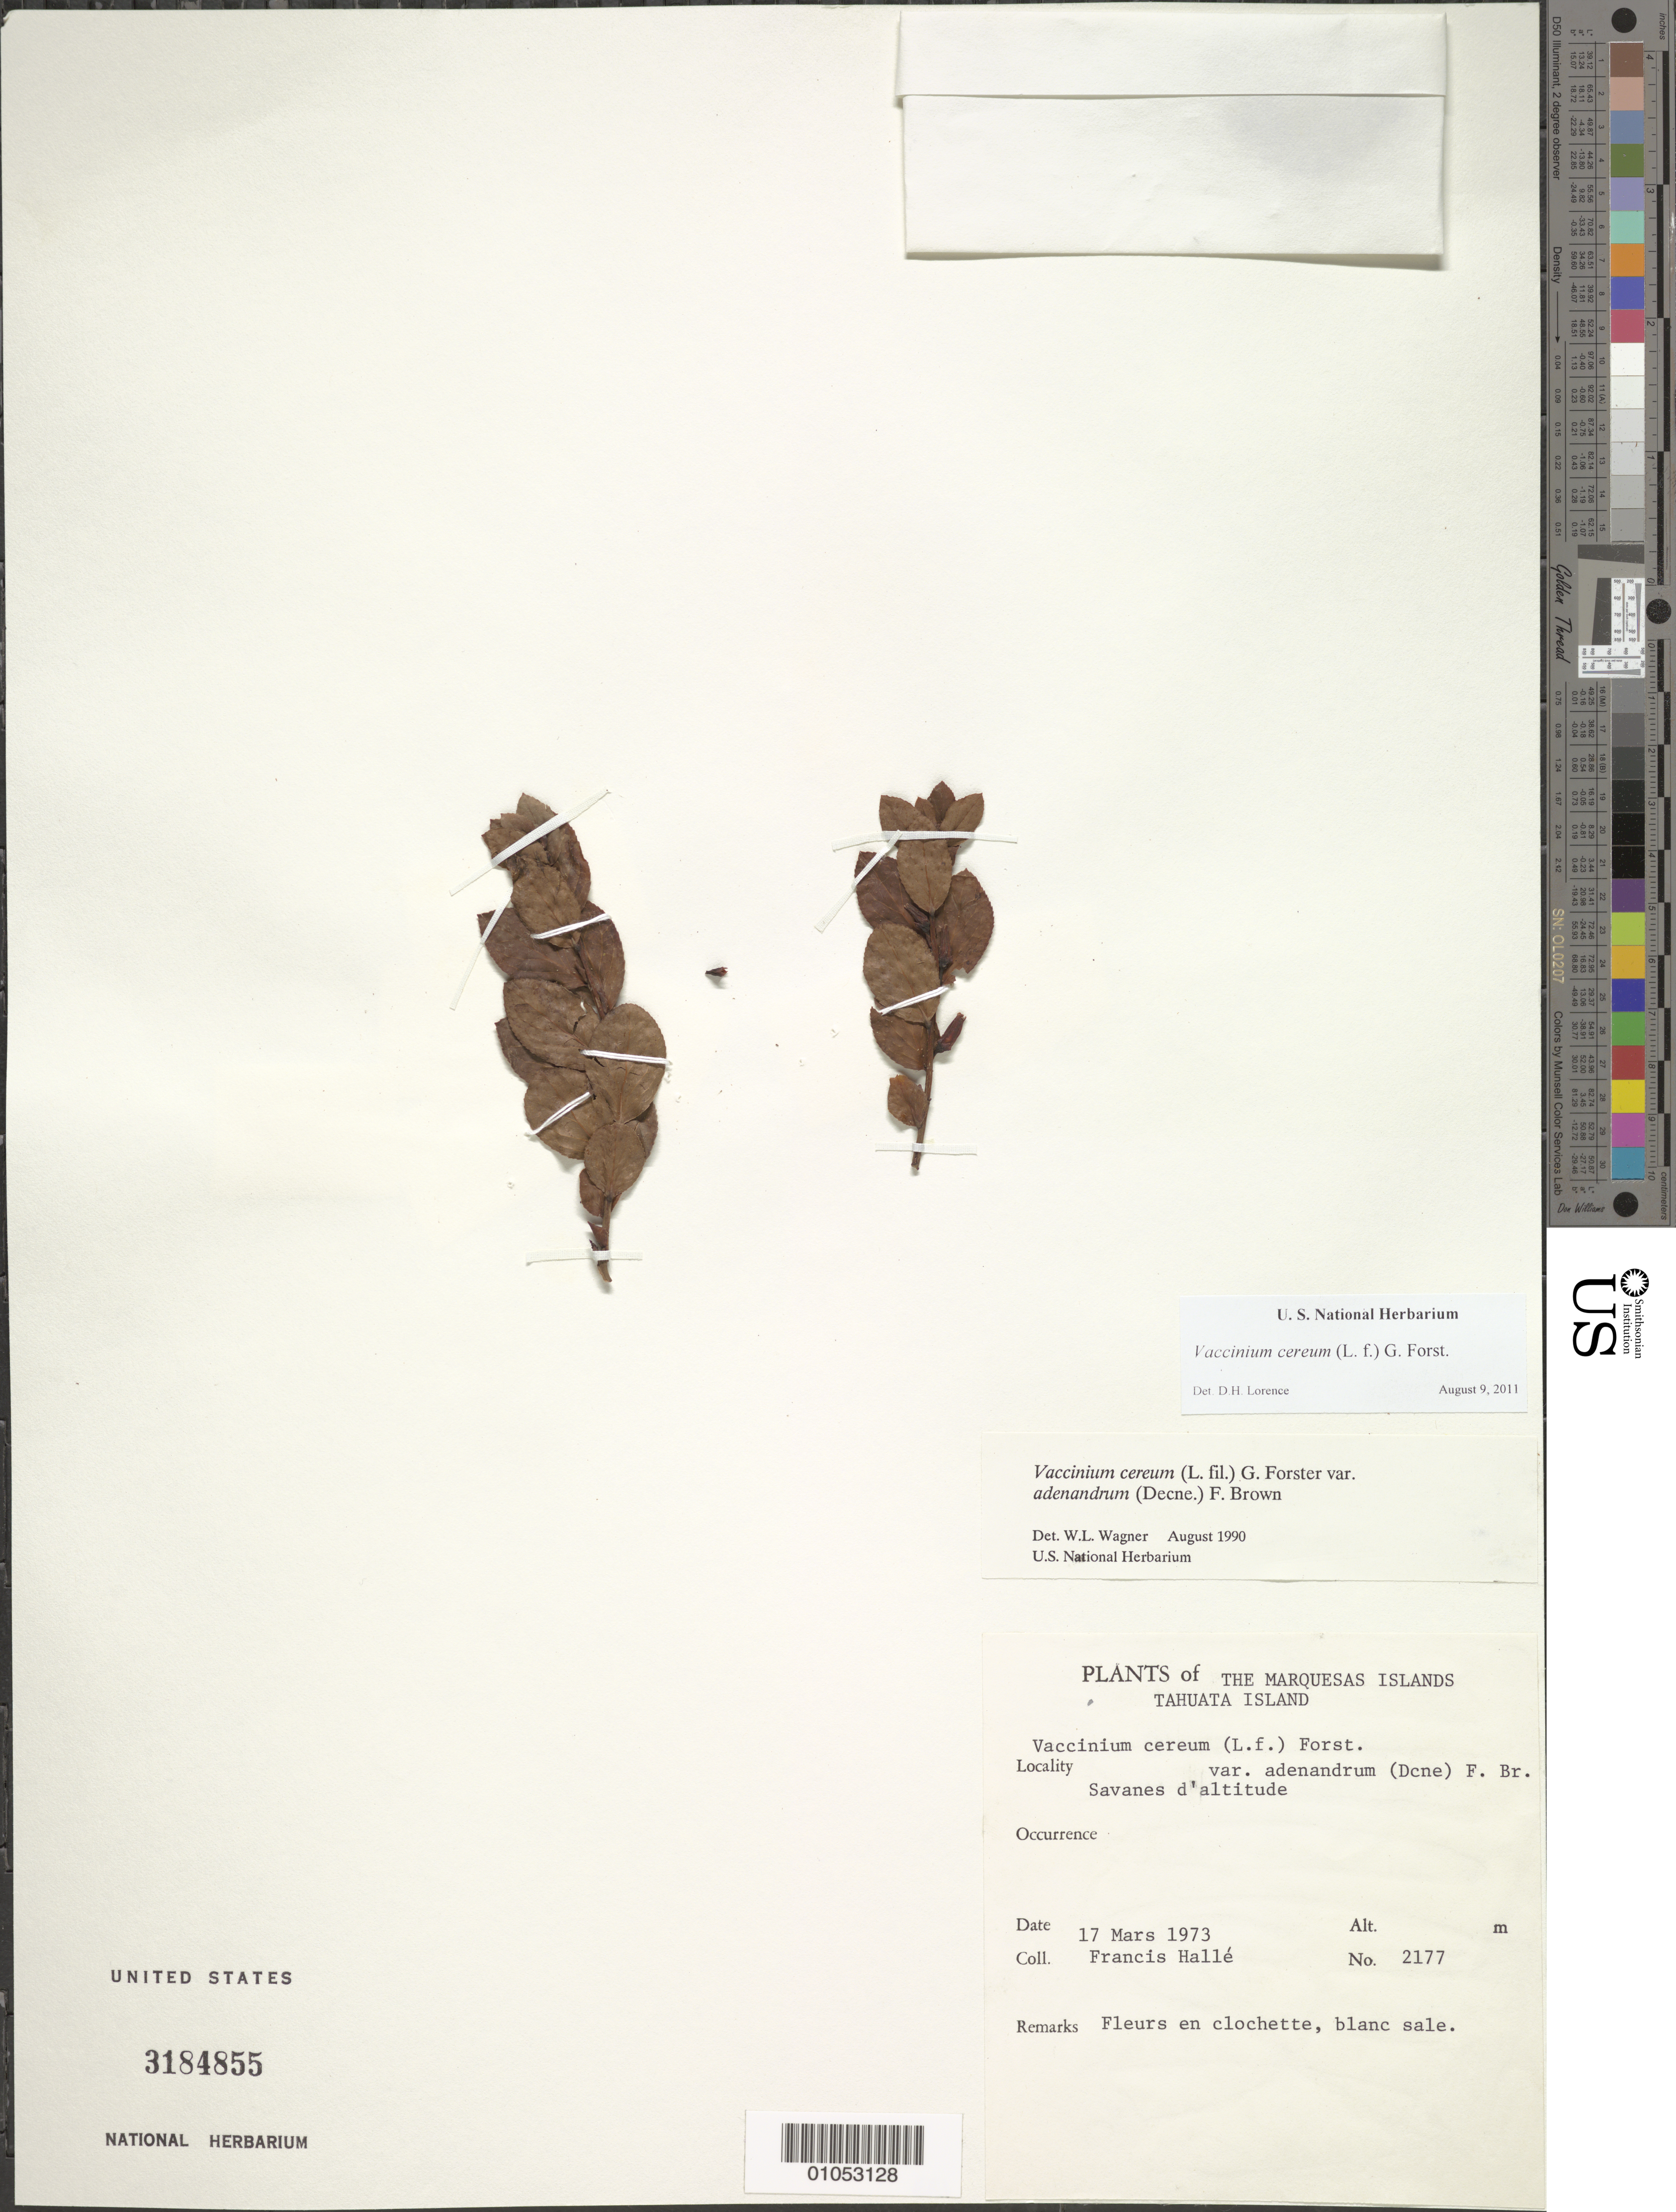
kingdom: Plantae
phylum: Tracheophyta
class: Magnoliopsida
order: Ericales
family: Ericaceae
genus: Vaccinium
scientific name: Vaccinium cereum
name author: (L. f.) G. Forst.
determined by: Lorence, David H., (PTBG), National Tropical Botanical Garden (UNITED STATES)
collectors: F. Hallé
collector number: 2177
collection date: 1973-03-17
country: French Polynesia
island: Tahuata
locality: Savanes d'altitude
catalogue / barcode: US 3184855